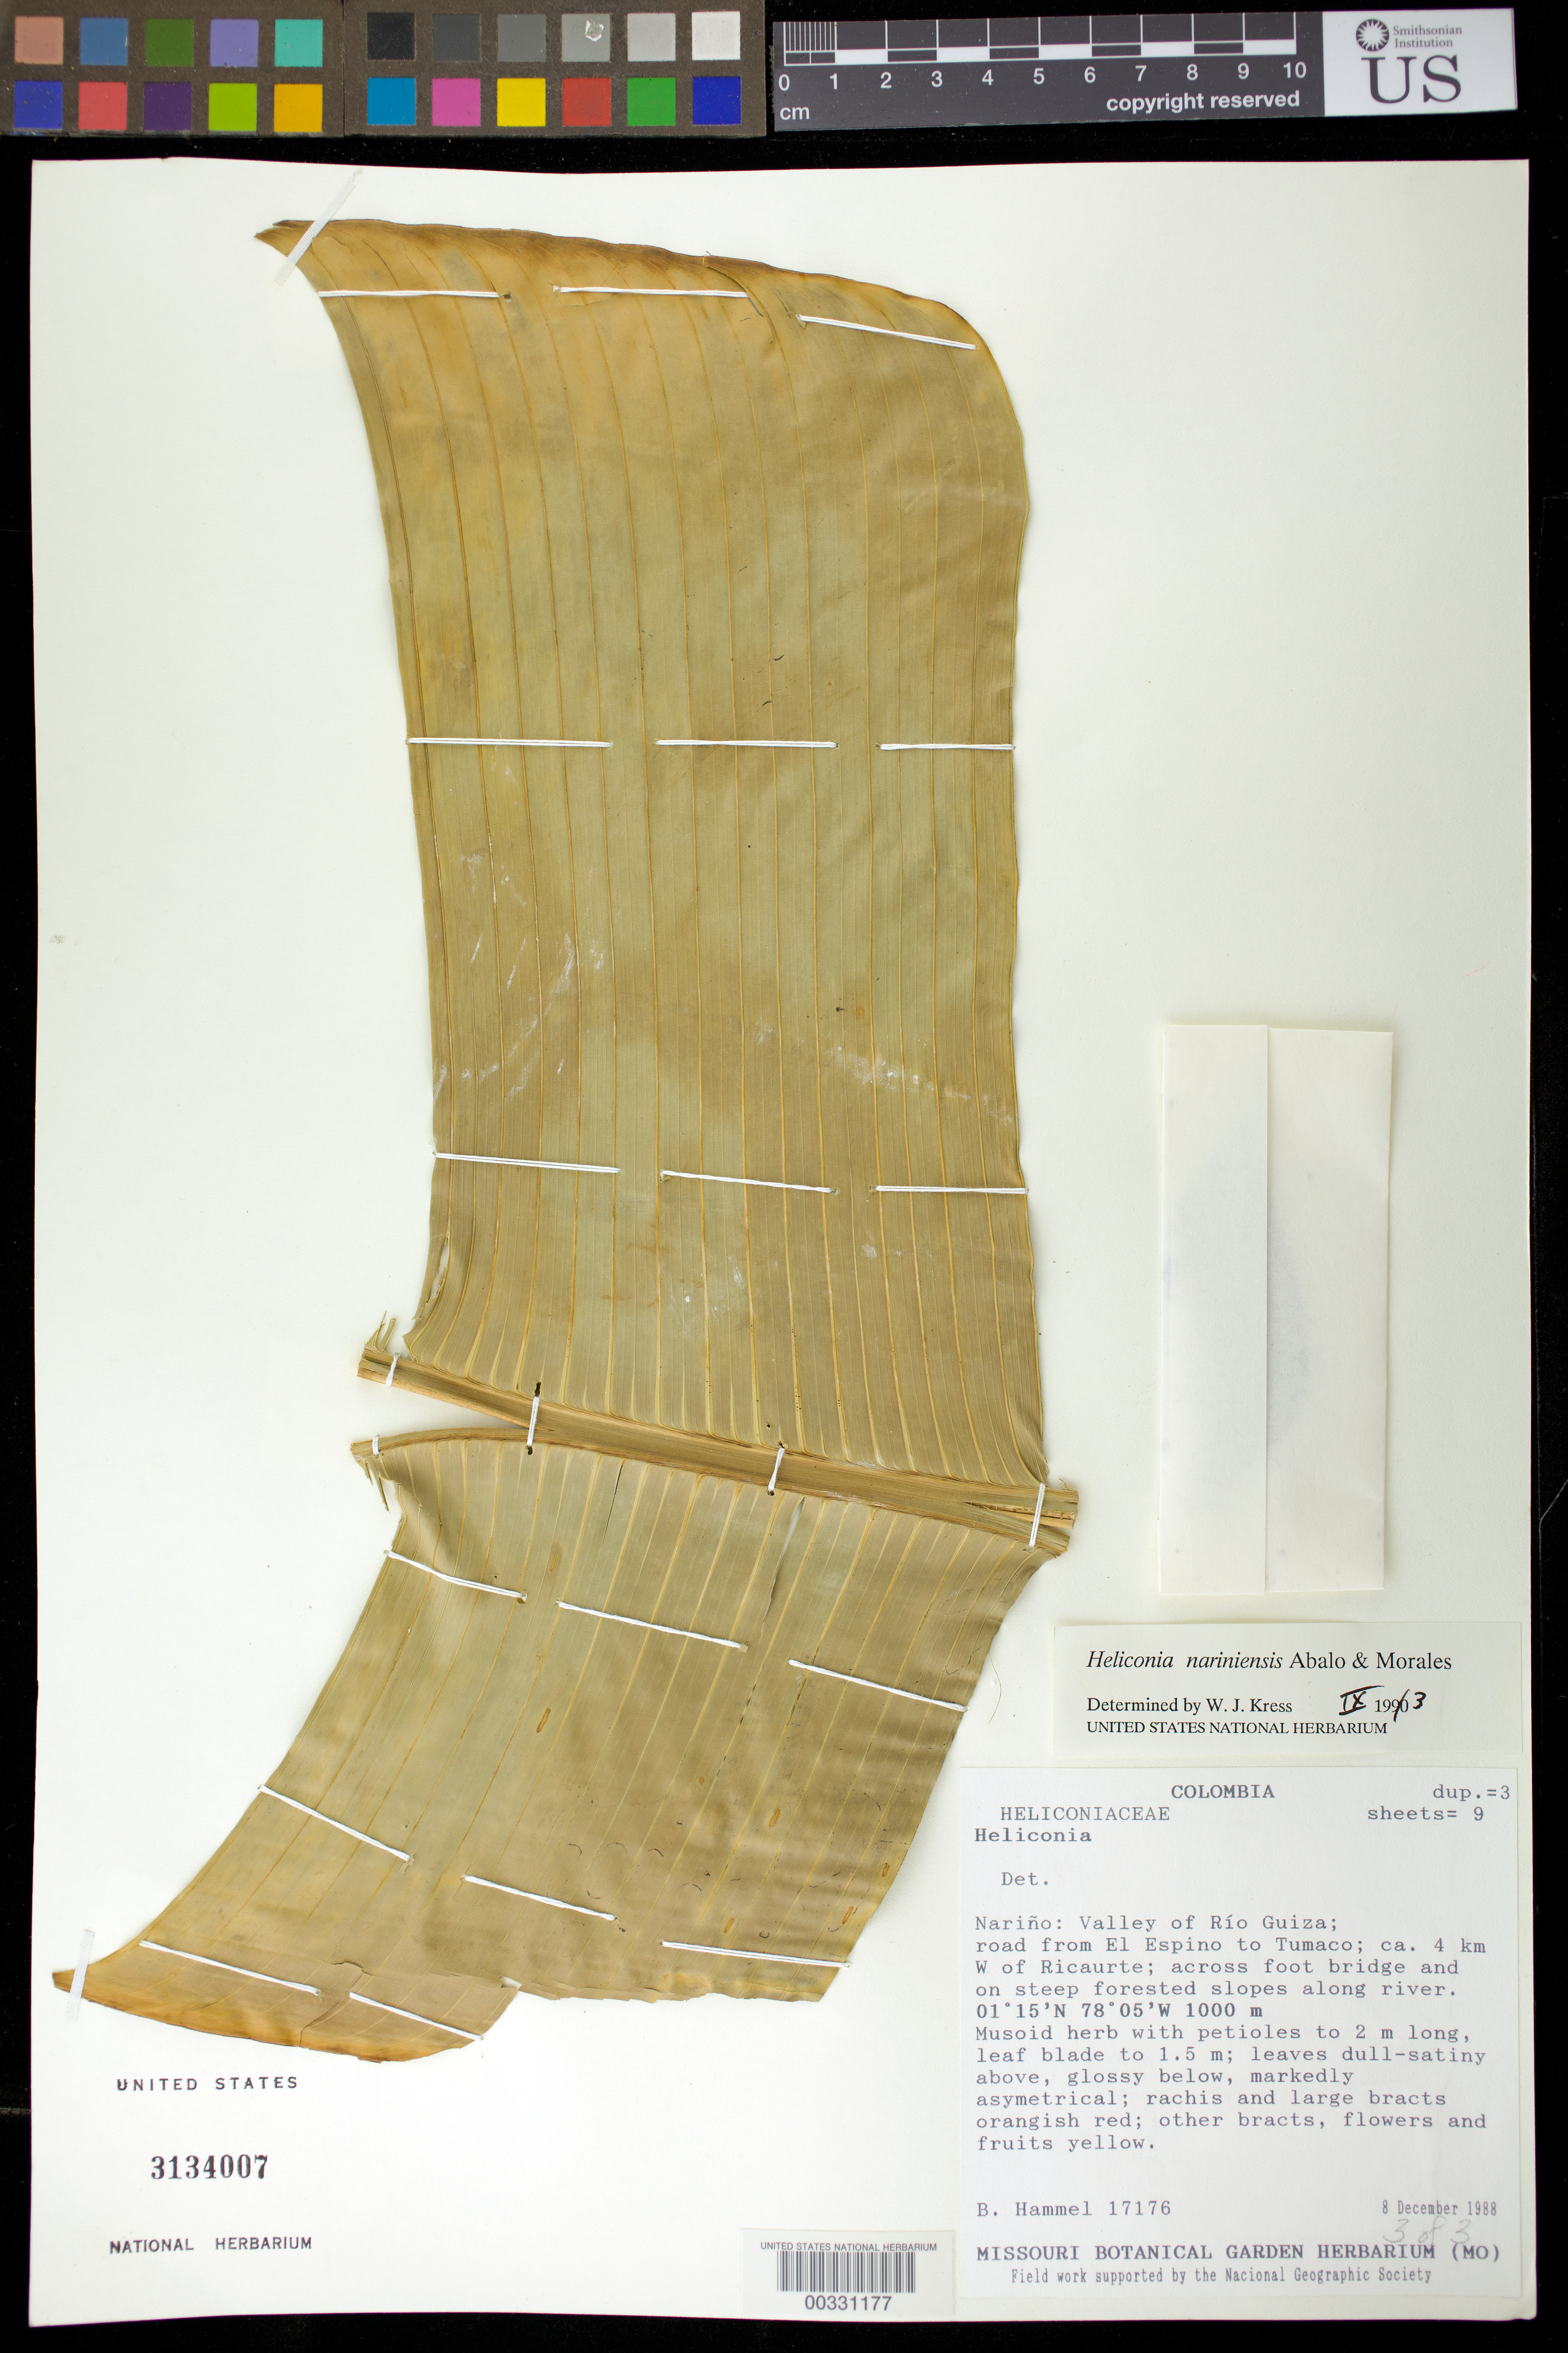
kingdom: Plantae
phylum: Tracheophyta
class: Liliopsida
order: Zingiberales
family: Heliconiaceae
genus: Heliconia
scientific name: Heliconia nariniensis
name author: Abalo & G. Morales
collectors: B. Hammel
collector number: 17176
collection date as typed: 08 Dec 1988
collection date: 1988-12-08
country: Colombia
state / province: Nariño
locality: Valley of Rio Guiza, road from el Espino to Tumaco, ca 4 km W of Ricaurte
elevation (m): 1000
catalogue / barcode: US 3134007